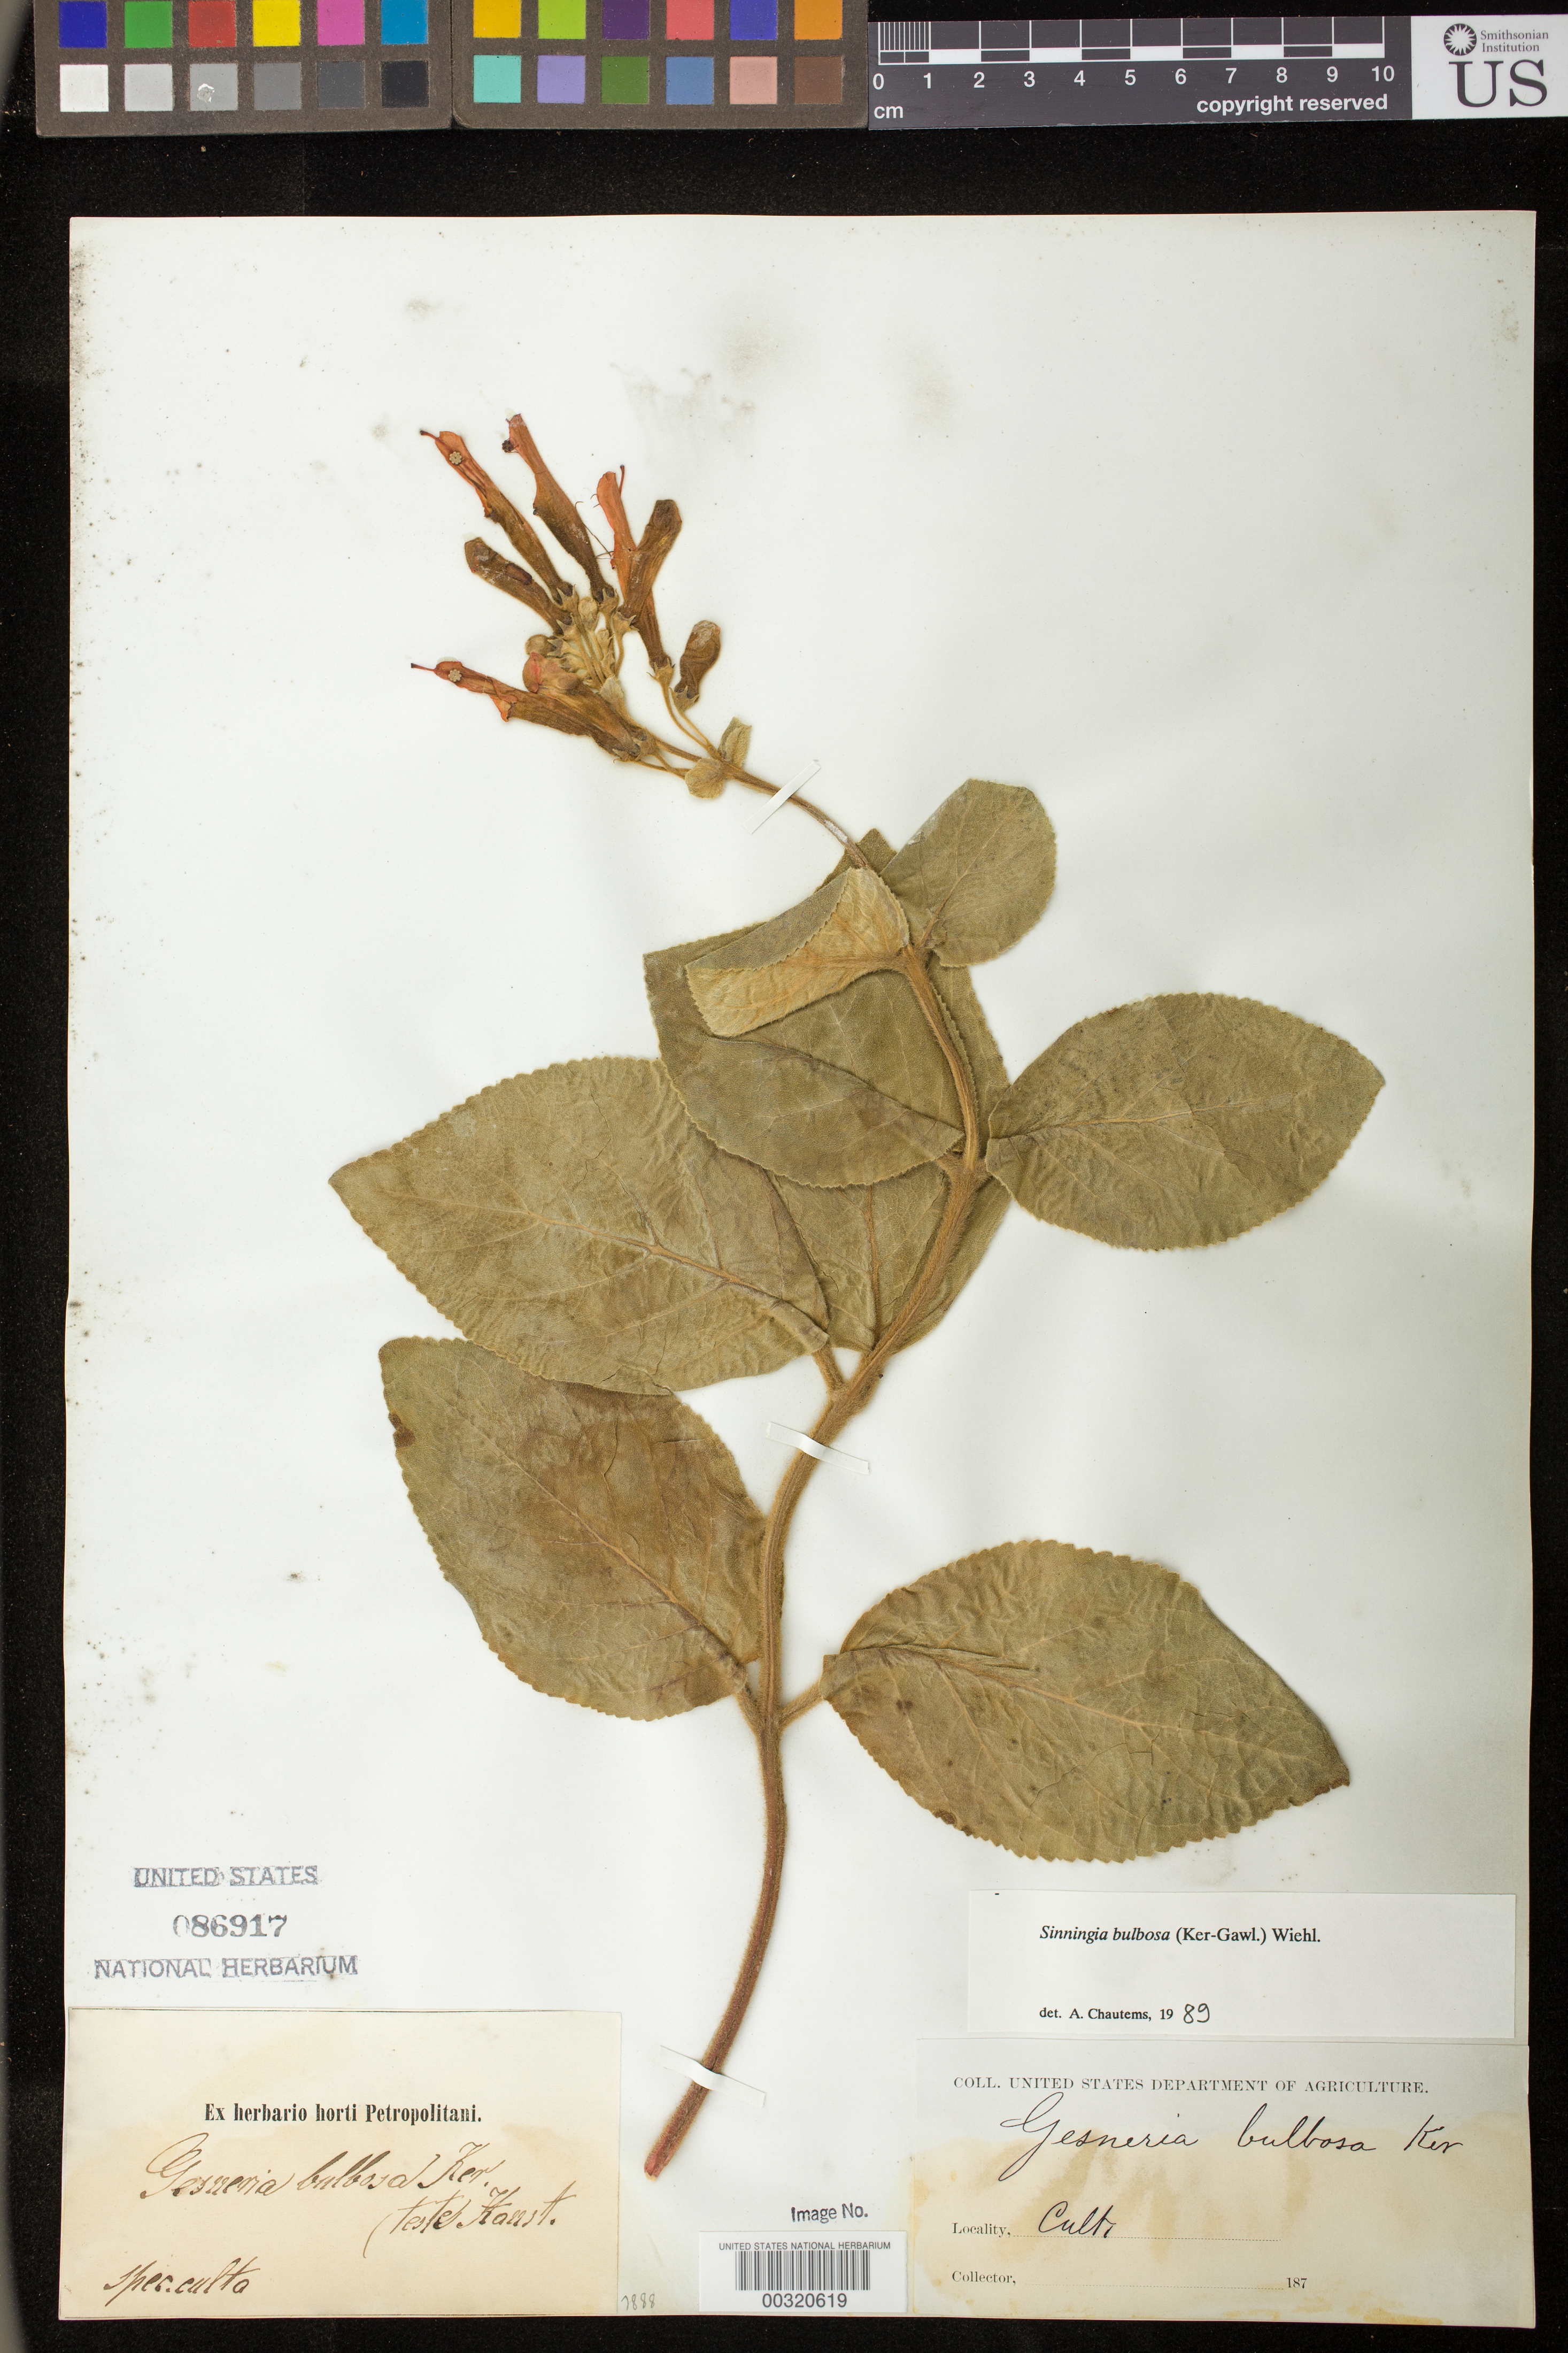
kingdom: Plantae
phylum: Tracheophyta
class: Magnoliopsida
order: Lamiales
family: Gesneriaceae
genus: Sinningia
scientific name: Sinningia bulbosa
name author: (Ker Gawl.) Wiehler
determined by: Chautems, A. P.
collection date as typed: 187-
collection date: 1870/1879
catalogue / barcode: US 86917